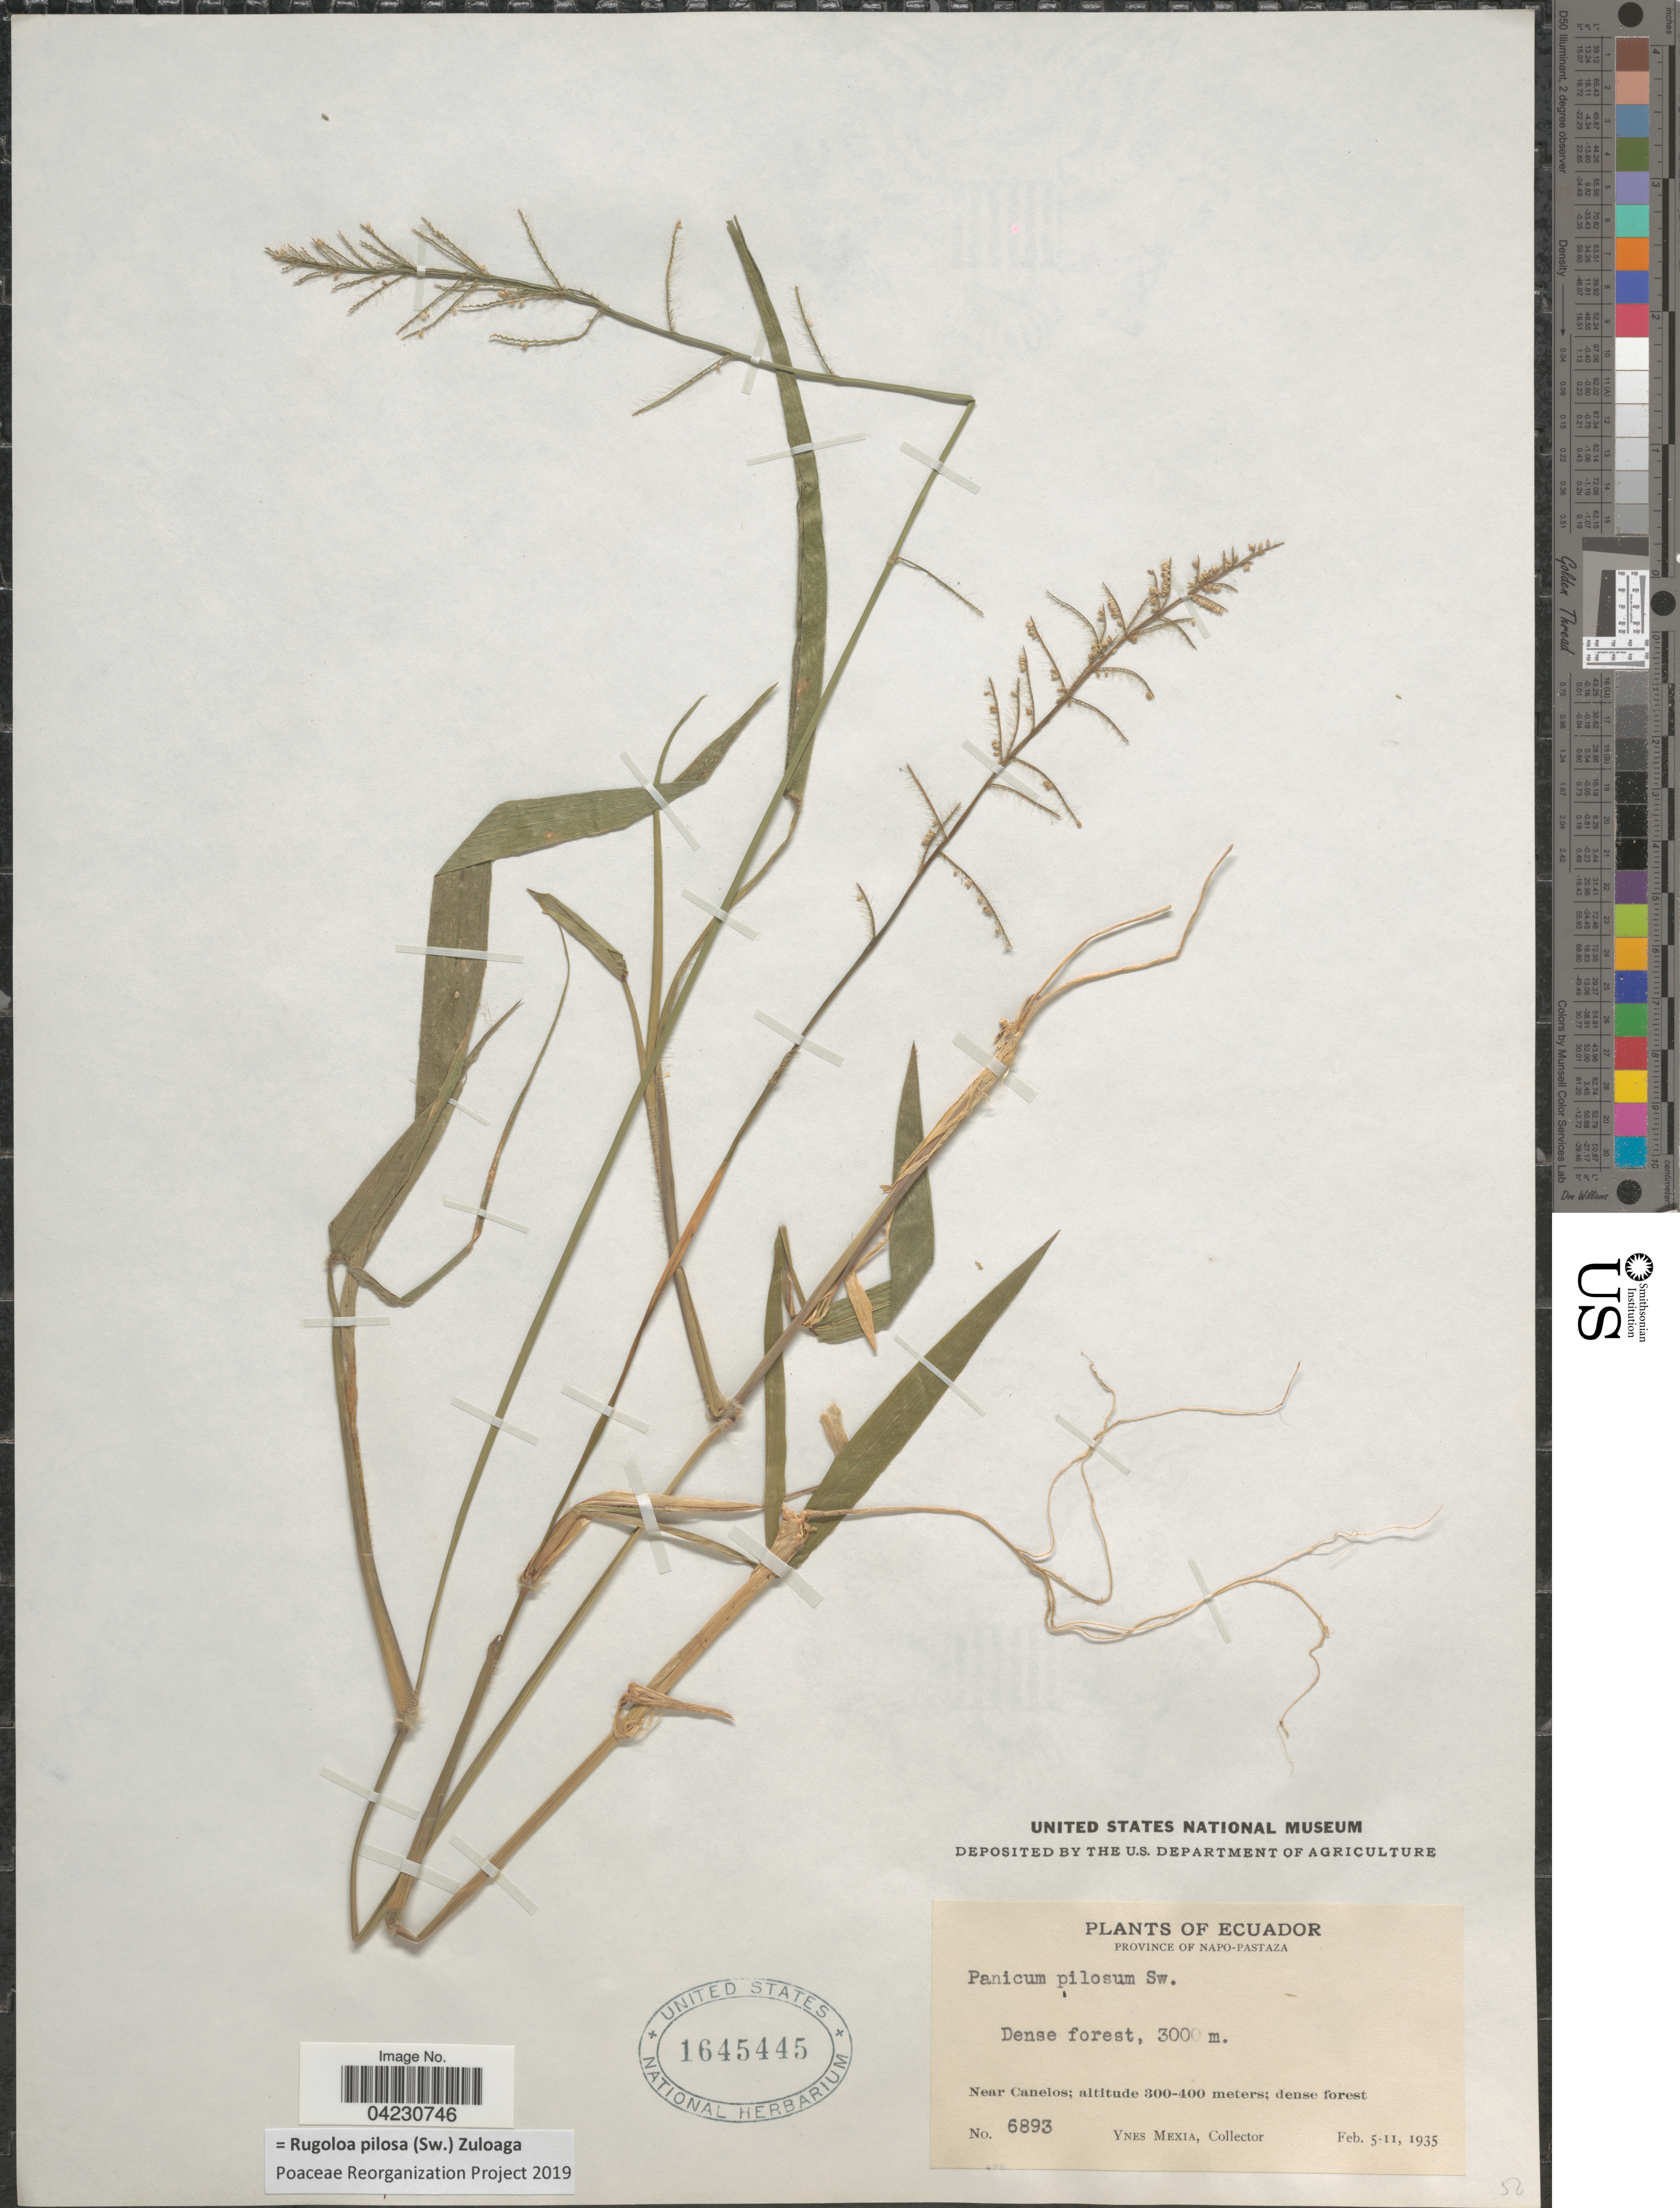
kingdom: Plantae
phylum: Tracheophyta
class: Liliopsida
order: Poales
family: Poaceae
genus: Rugoloa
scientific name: Rugoloa pilosa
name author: (Sw.) Zuloaga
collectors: Y. Mexia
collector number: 6893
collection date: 1935-02-05/1935-02-11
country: Ecuador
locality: Province of Napo-Pastaza. Near Canelos.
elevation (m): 300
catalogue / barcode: US 1645445